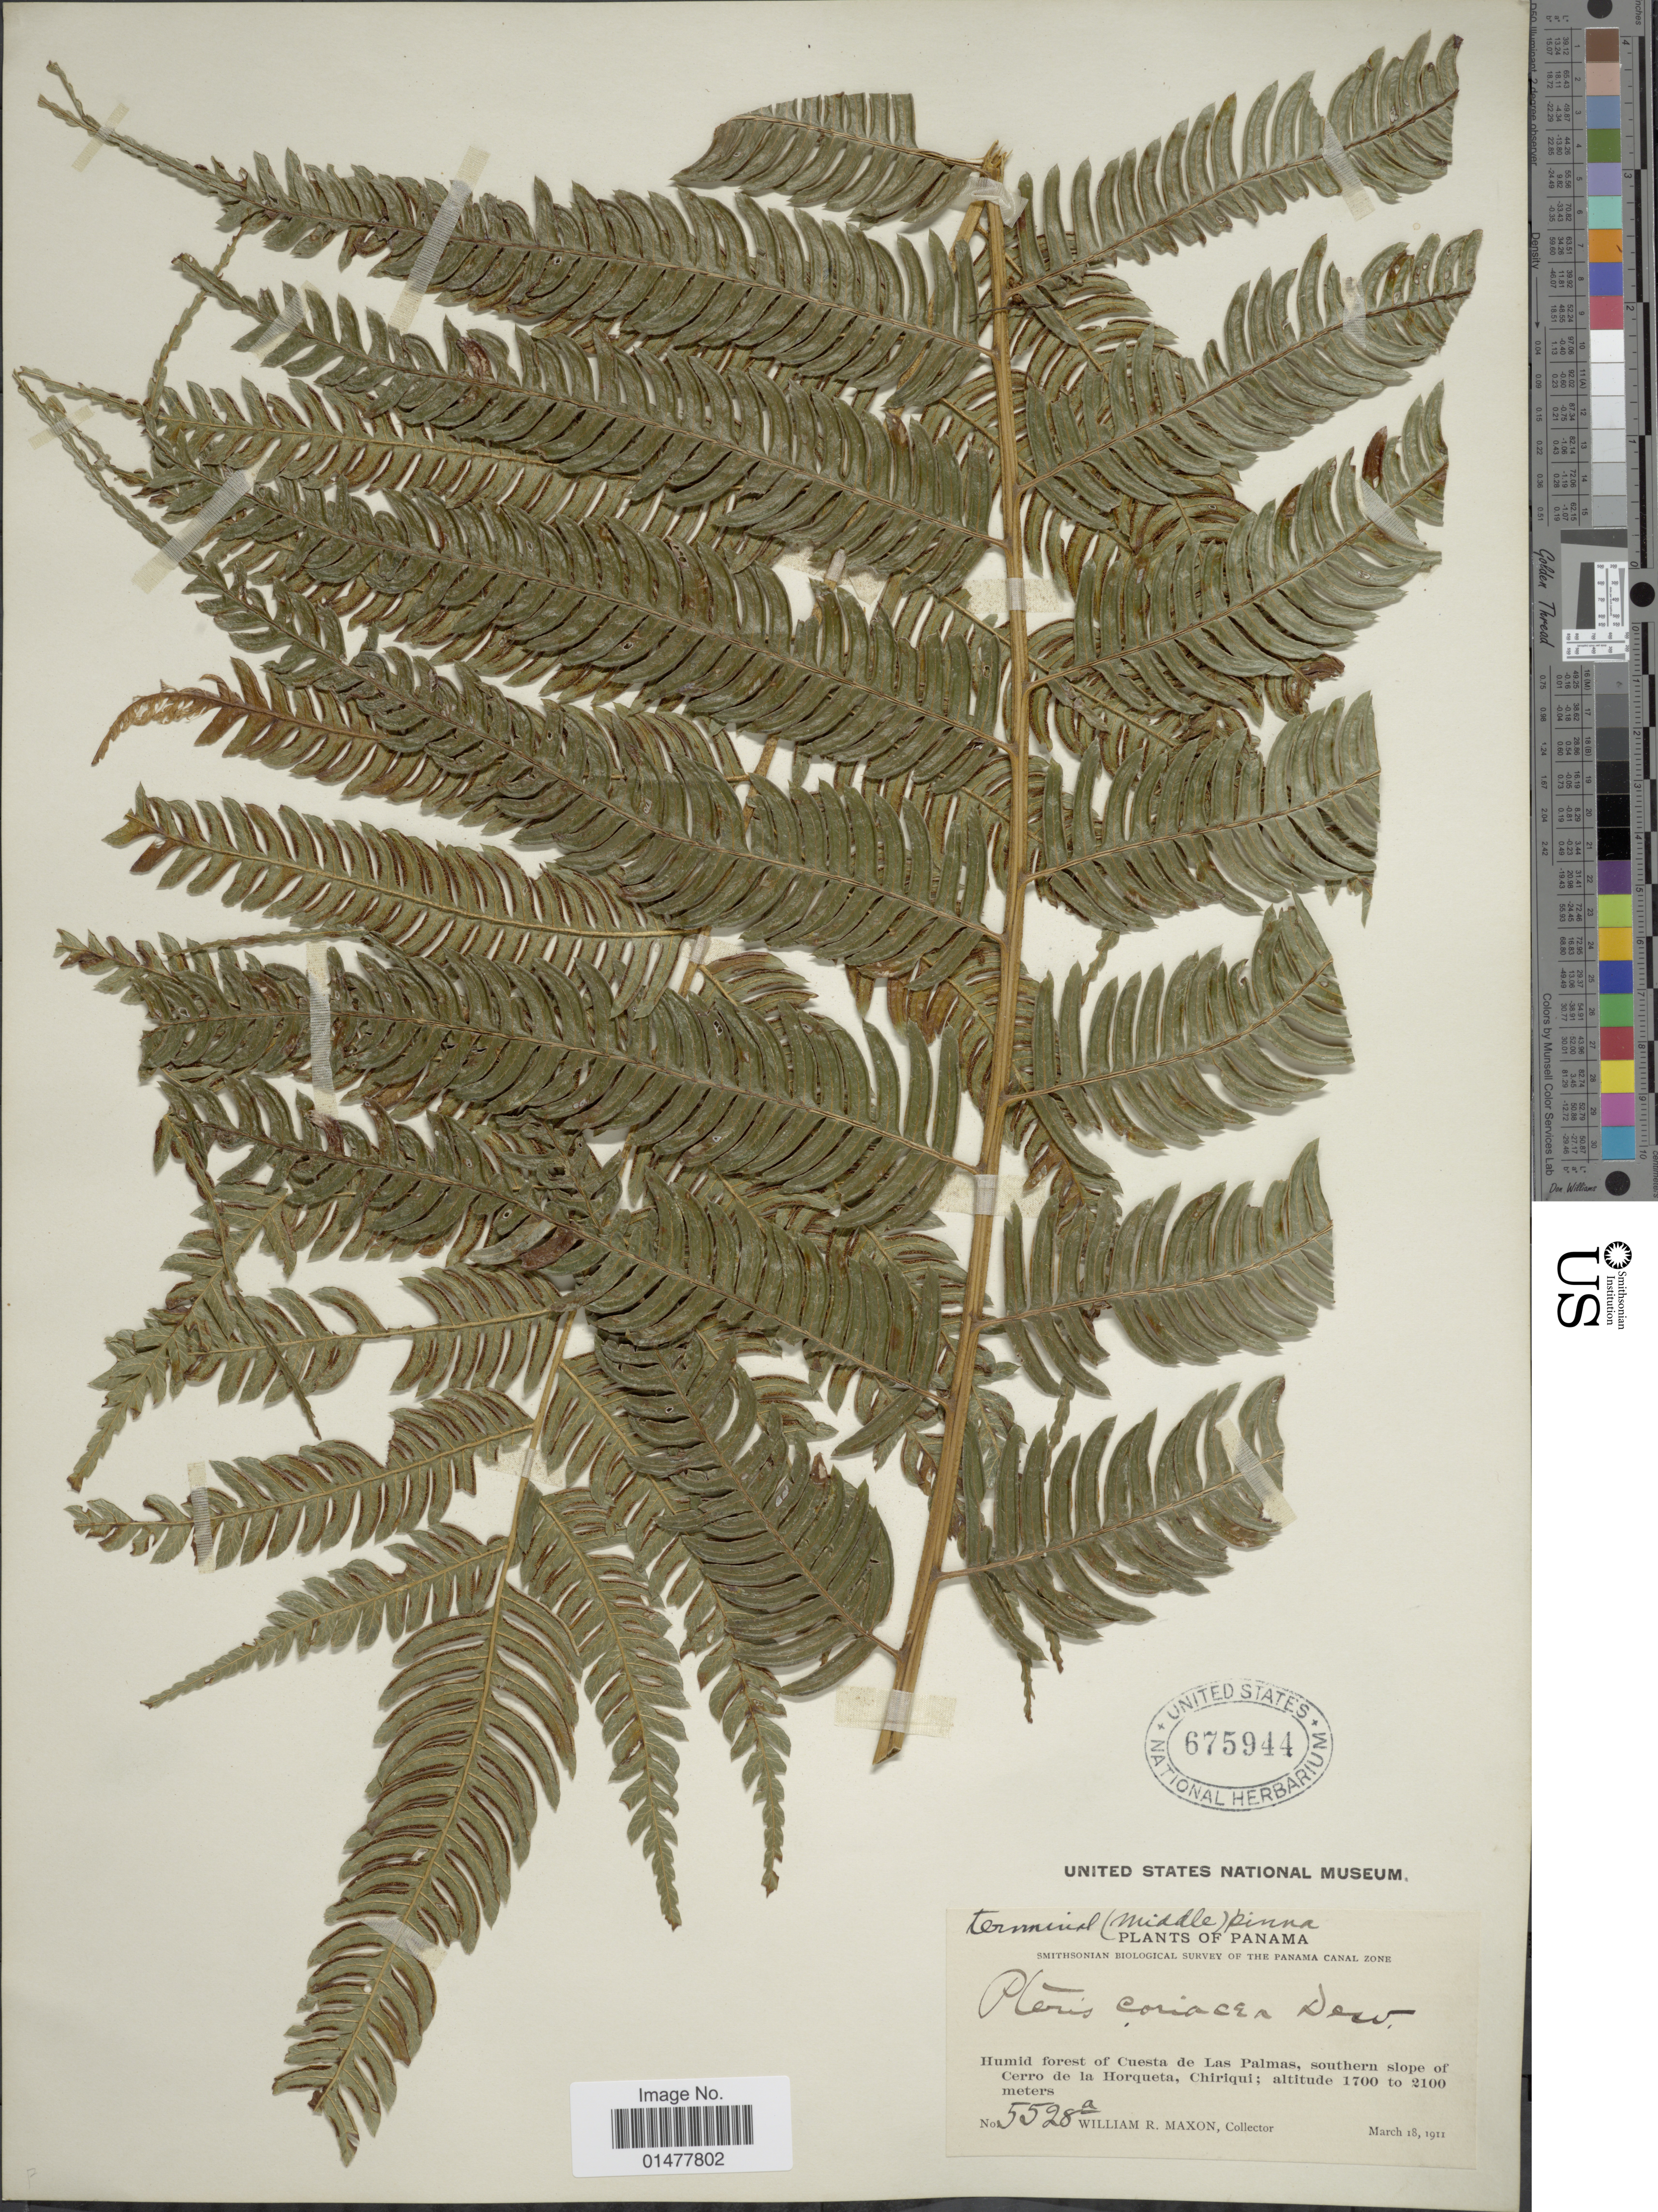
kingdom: Plantae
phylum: Tracheophyta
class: Polypodiopsida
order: Polypodiales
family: Pteridaceae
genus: Pteris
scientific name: Pteris muricata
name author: Rosenst.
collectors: W. R. Maxon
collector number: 5528a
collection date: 1911-03-18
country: Panama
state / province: Chiriqui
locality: Panama Canal Zone, Humid forest of Cuesta de Las Palmas, southern slope of Cerro de la Horqueta.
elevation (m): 1700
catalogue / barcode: US 675944